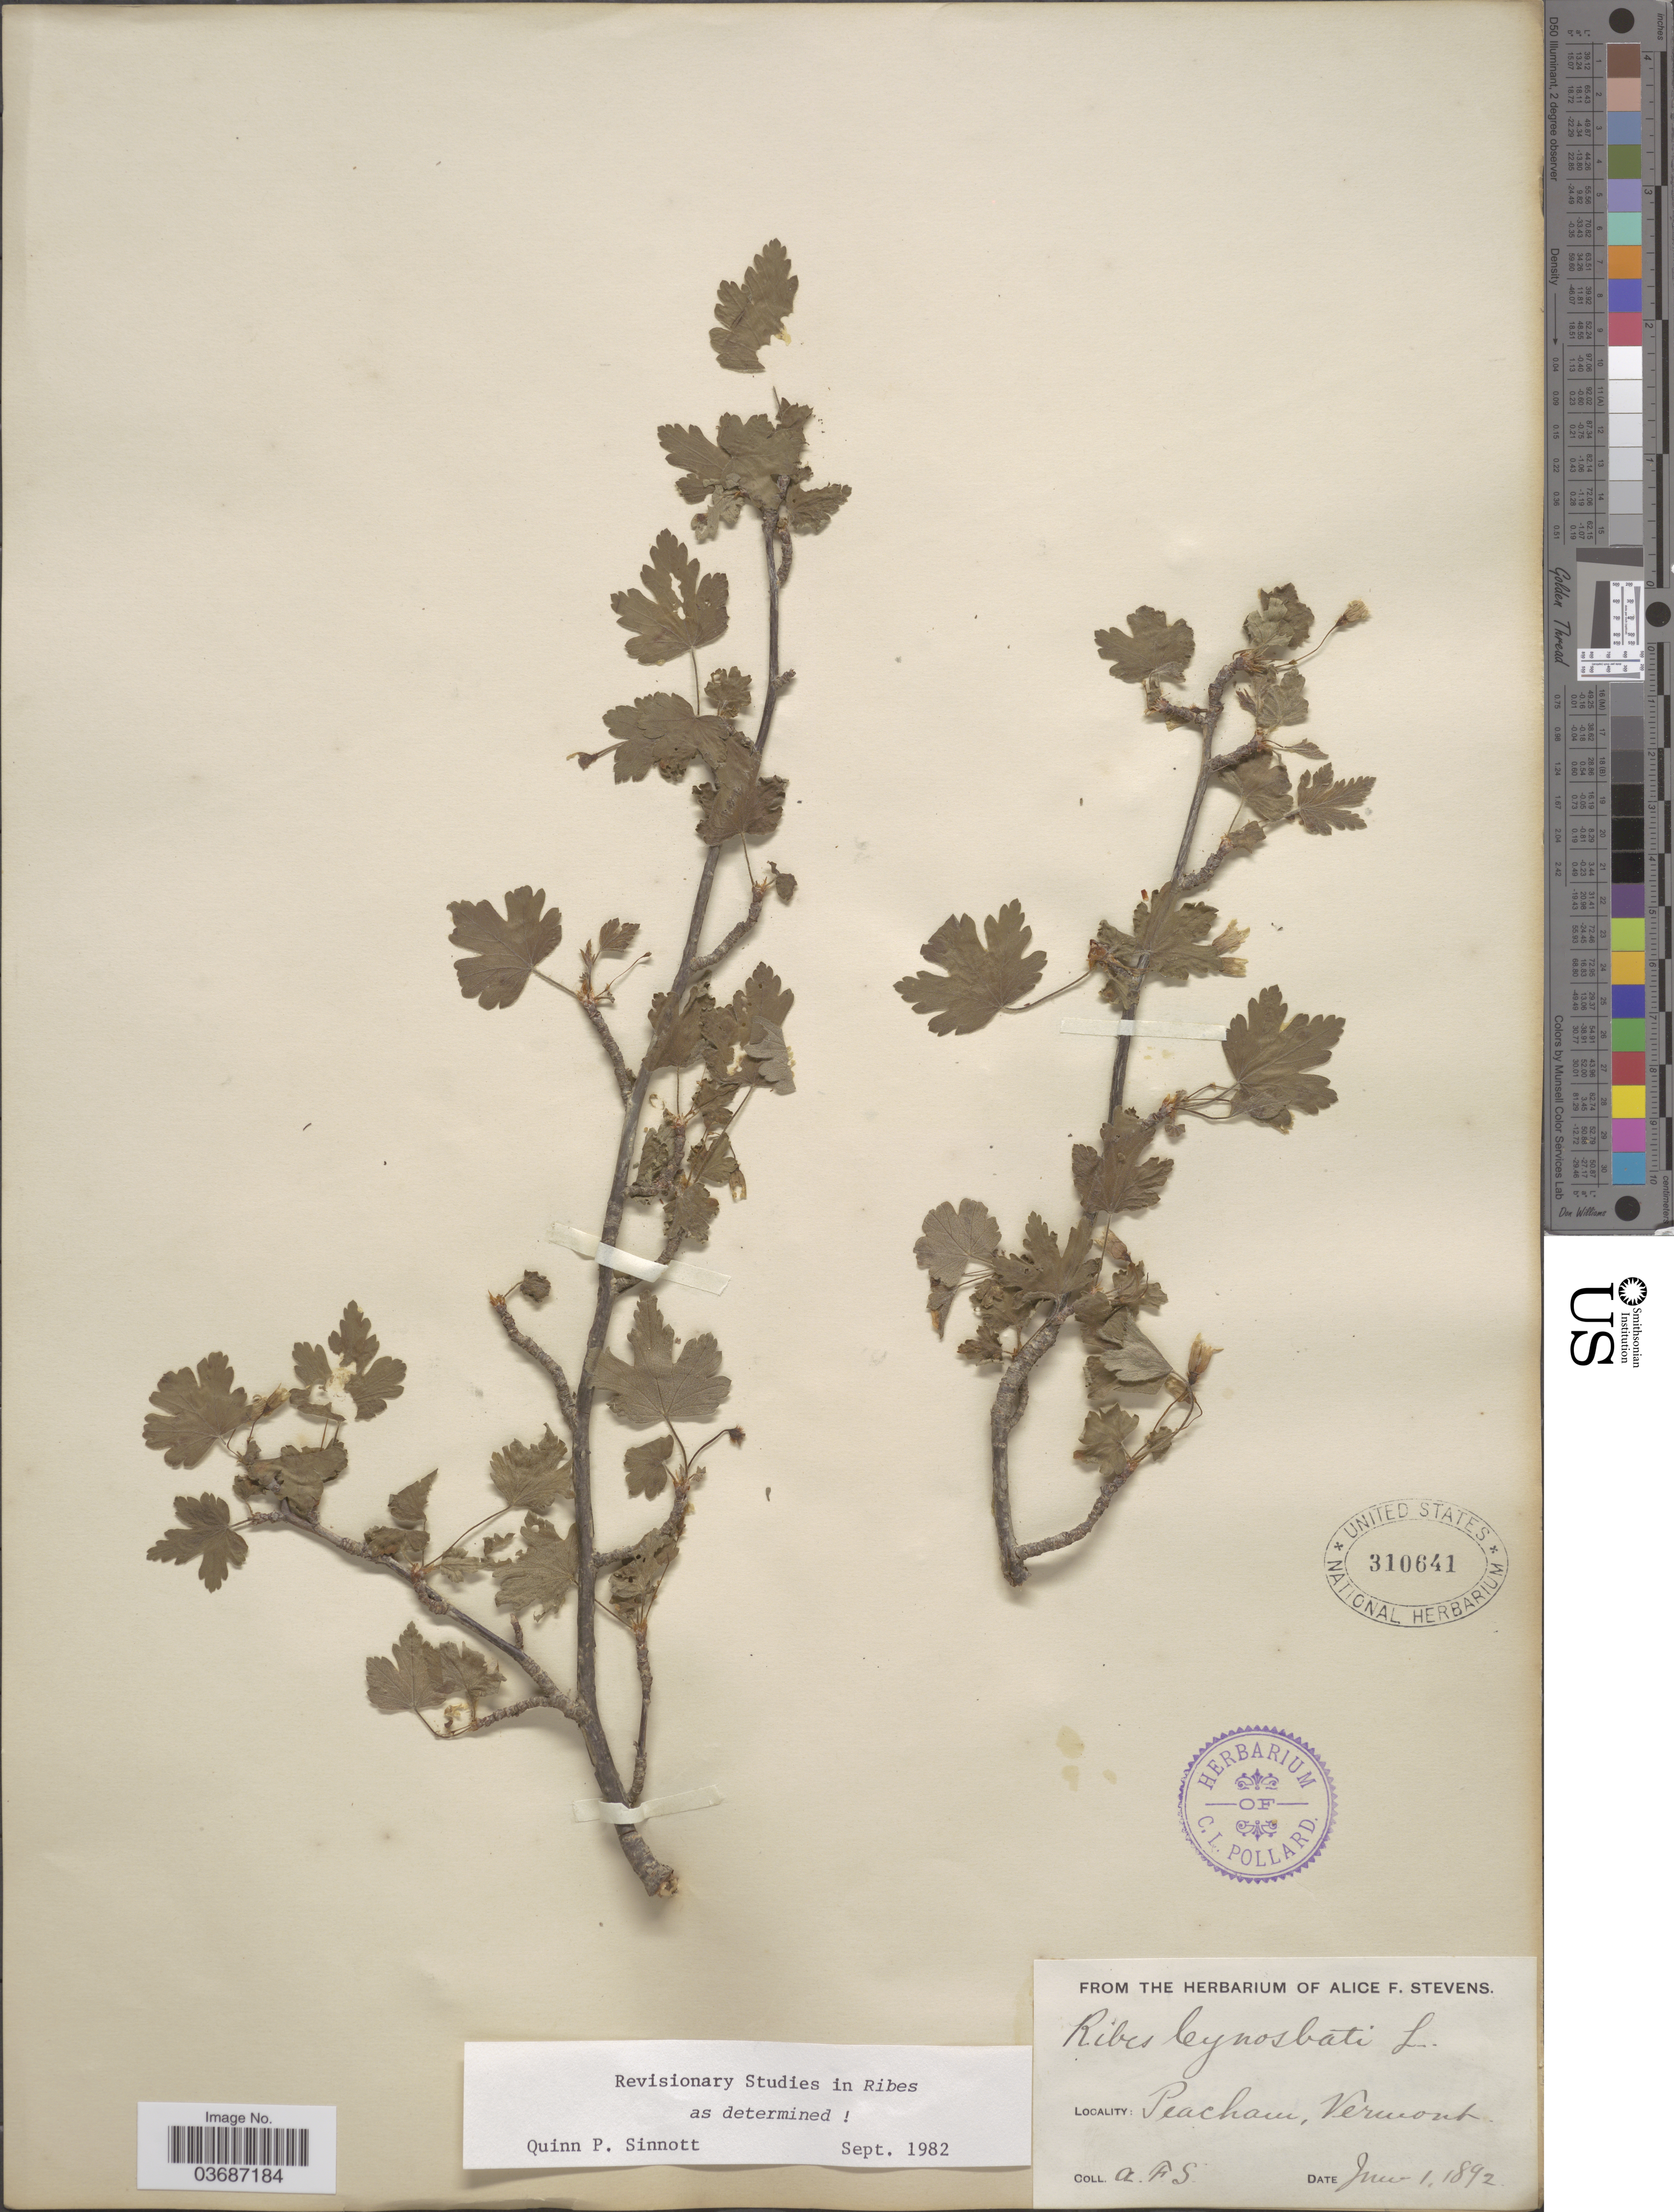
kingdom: Plantae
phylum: Tracheophyta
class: Magnoliopsida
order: Saxifragales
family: Grossulariaceae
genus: Ribes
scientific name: Ribes cynosbati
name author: L.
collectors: A. Stevens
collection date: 1892-06-01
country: United States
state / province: Vermont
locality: Peacham.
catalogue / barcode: US 310641